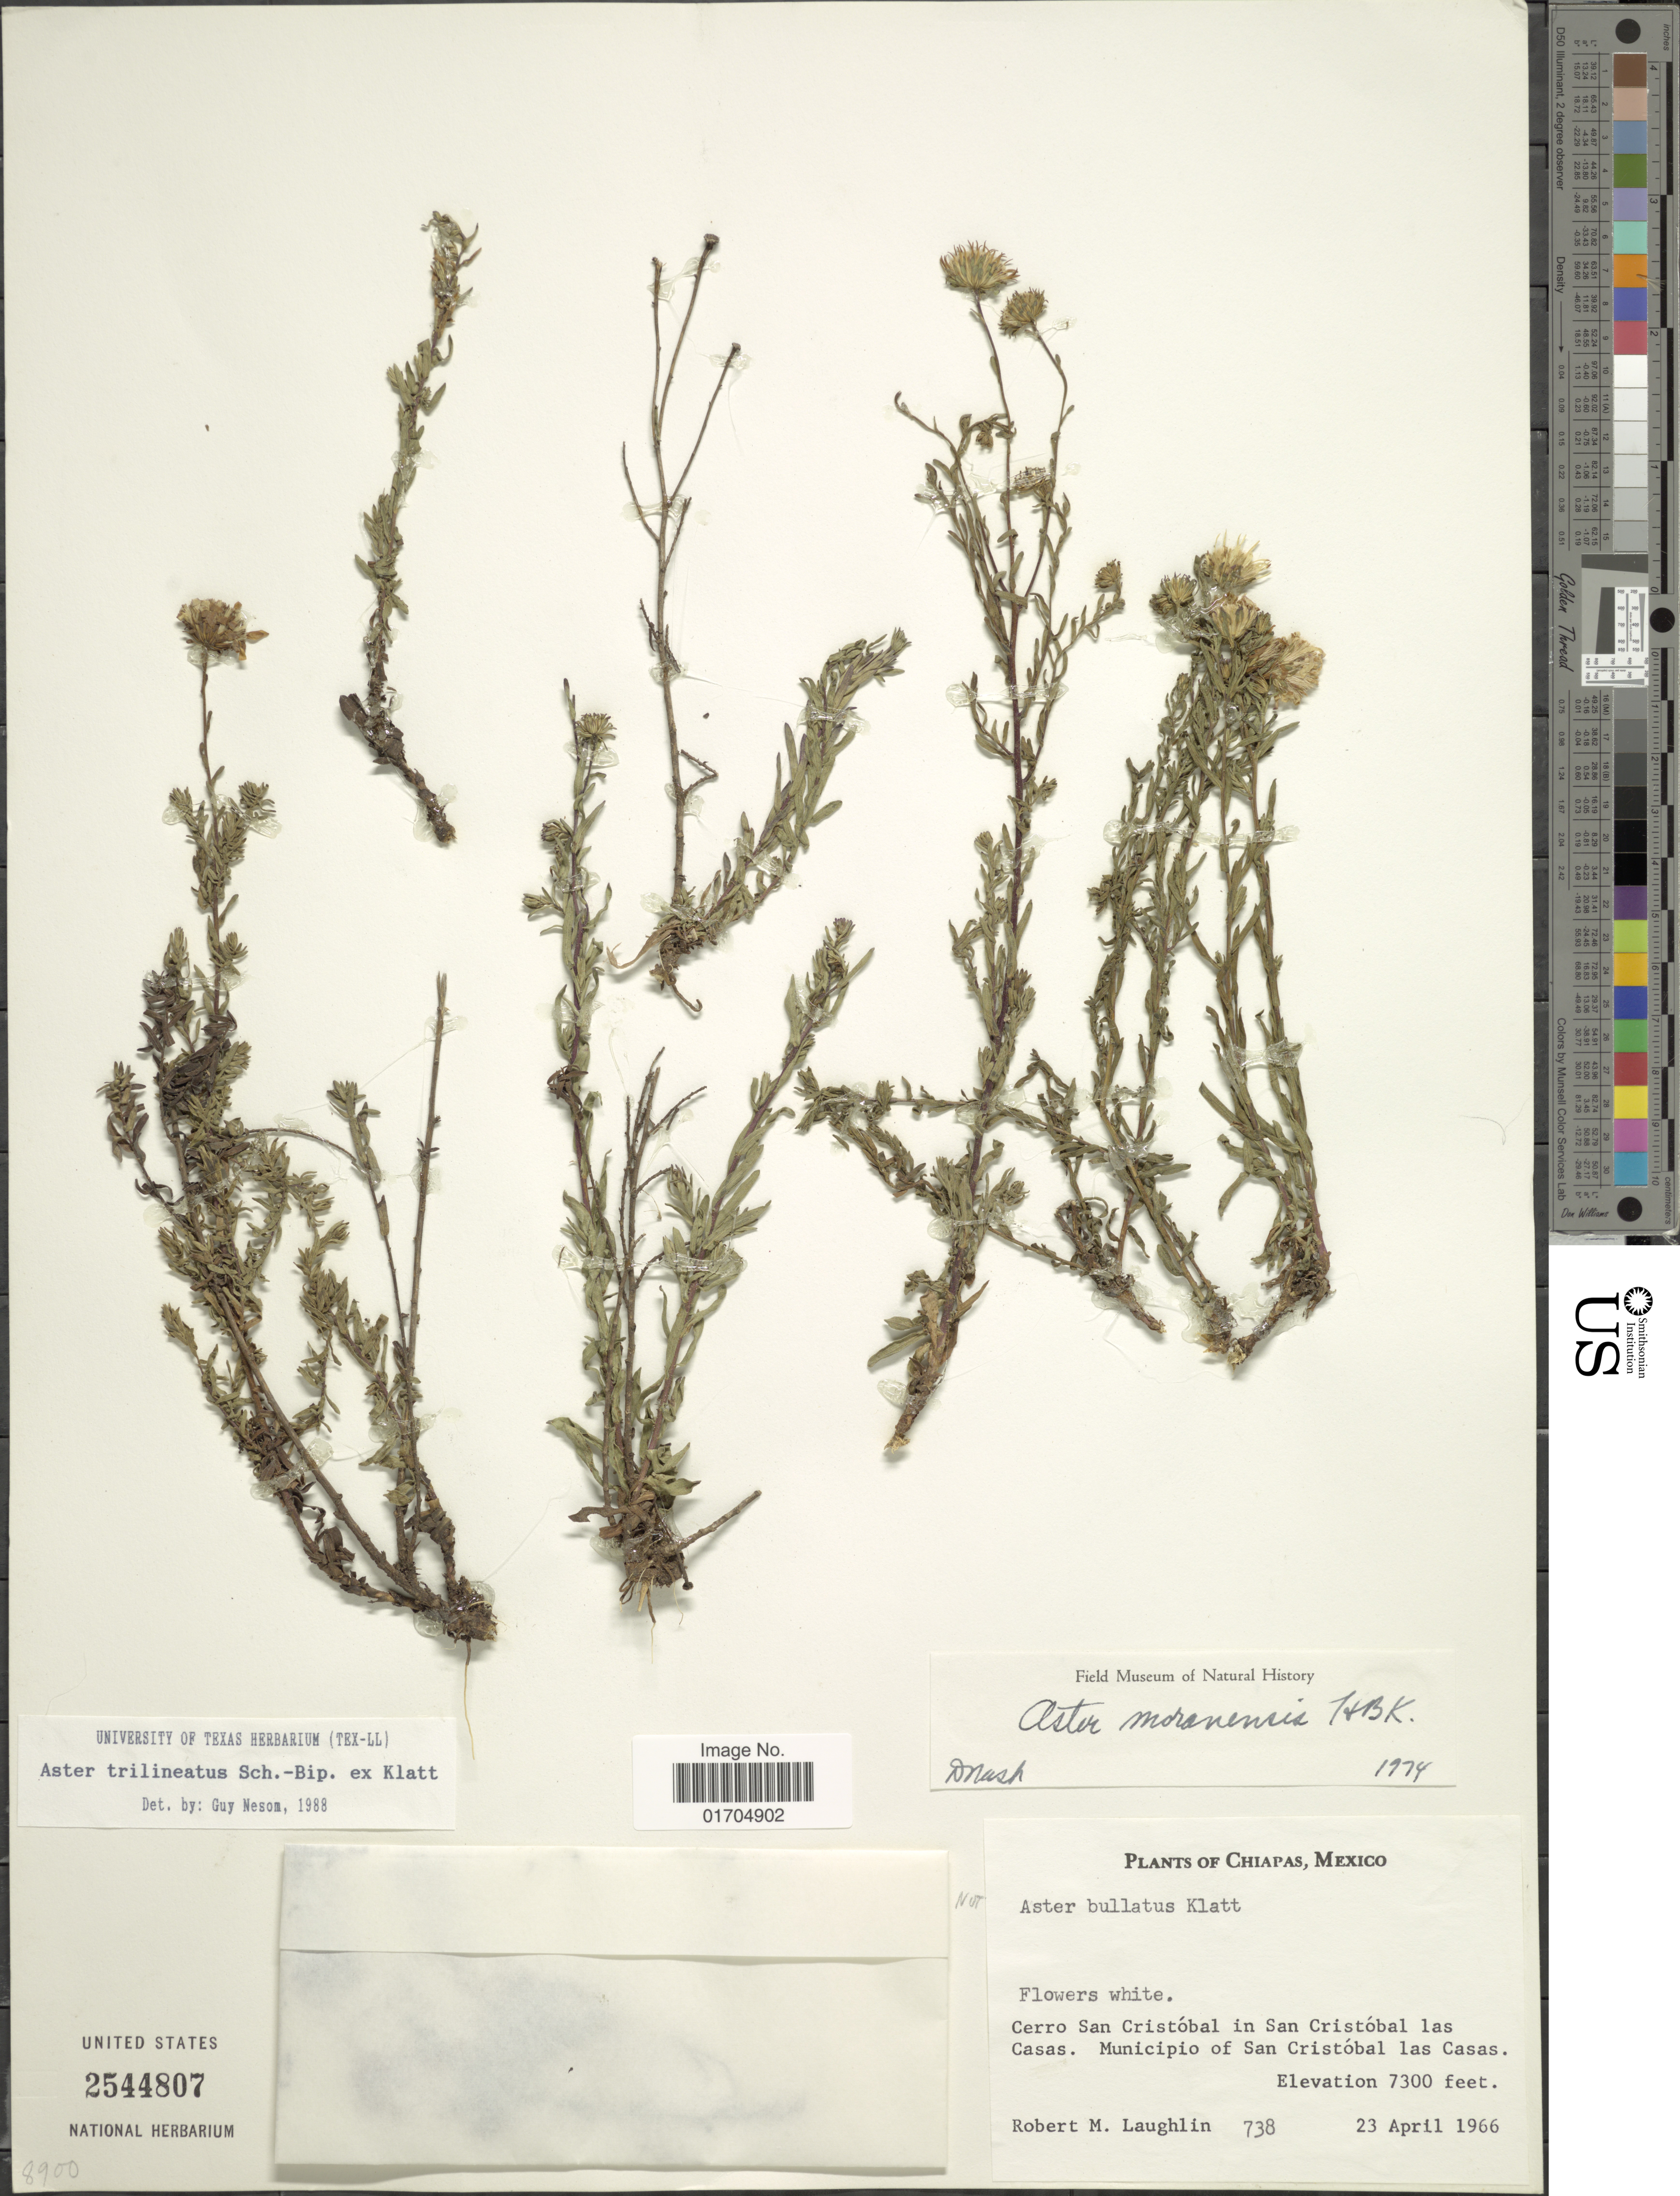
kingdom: Plantae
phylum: Tracheophyta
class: Magnoliopsida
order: Asterales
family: Asteraceae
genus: Symphyotrichum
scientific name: Symphyotrichum trilineatum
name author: (Sch. Bip. ex Klatt) G.L. Nesom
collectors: R. M. Laughlin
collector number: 738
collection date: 1966-04-23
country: Mexico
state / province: Chiapas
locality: Cerro San Cristóbal in San Cristóbal las Casas. Municipio of San Cristóbal las Casas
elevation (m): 2225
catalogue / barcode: US 2544807